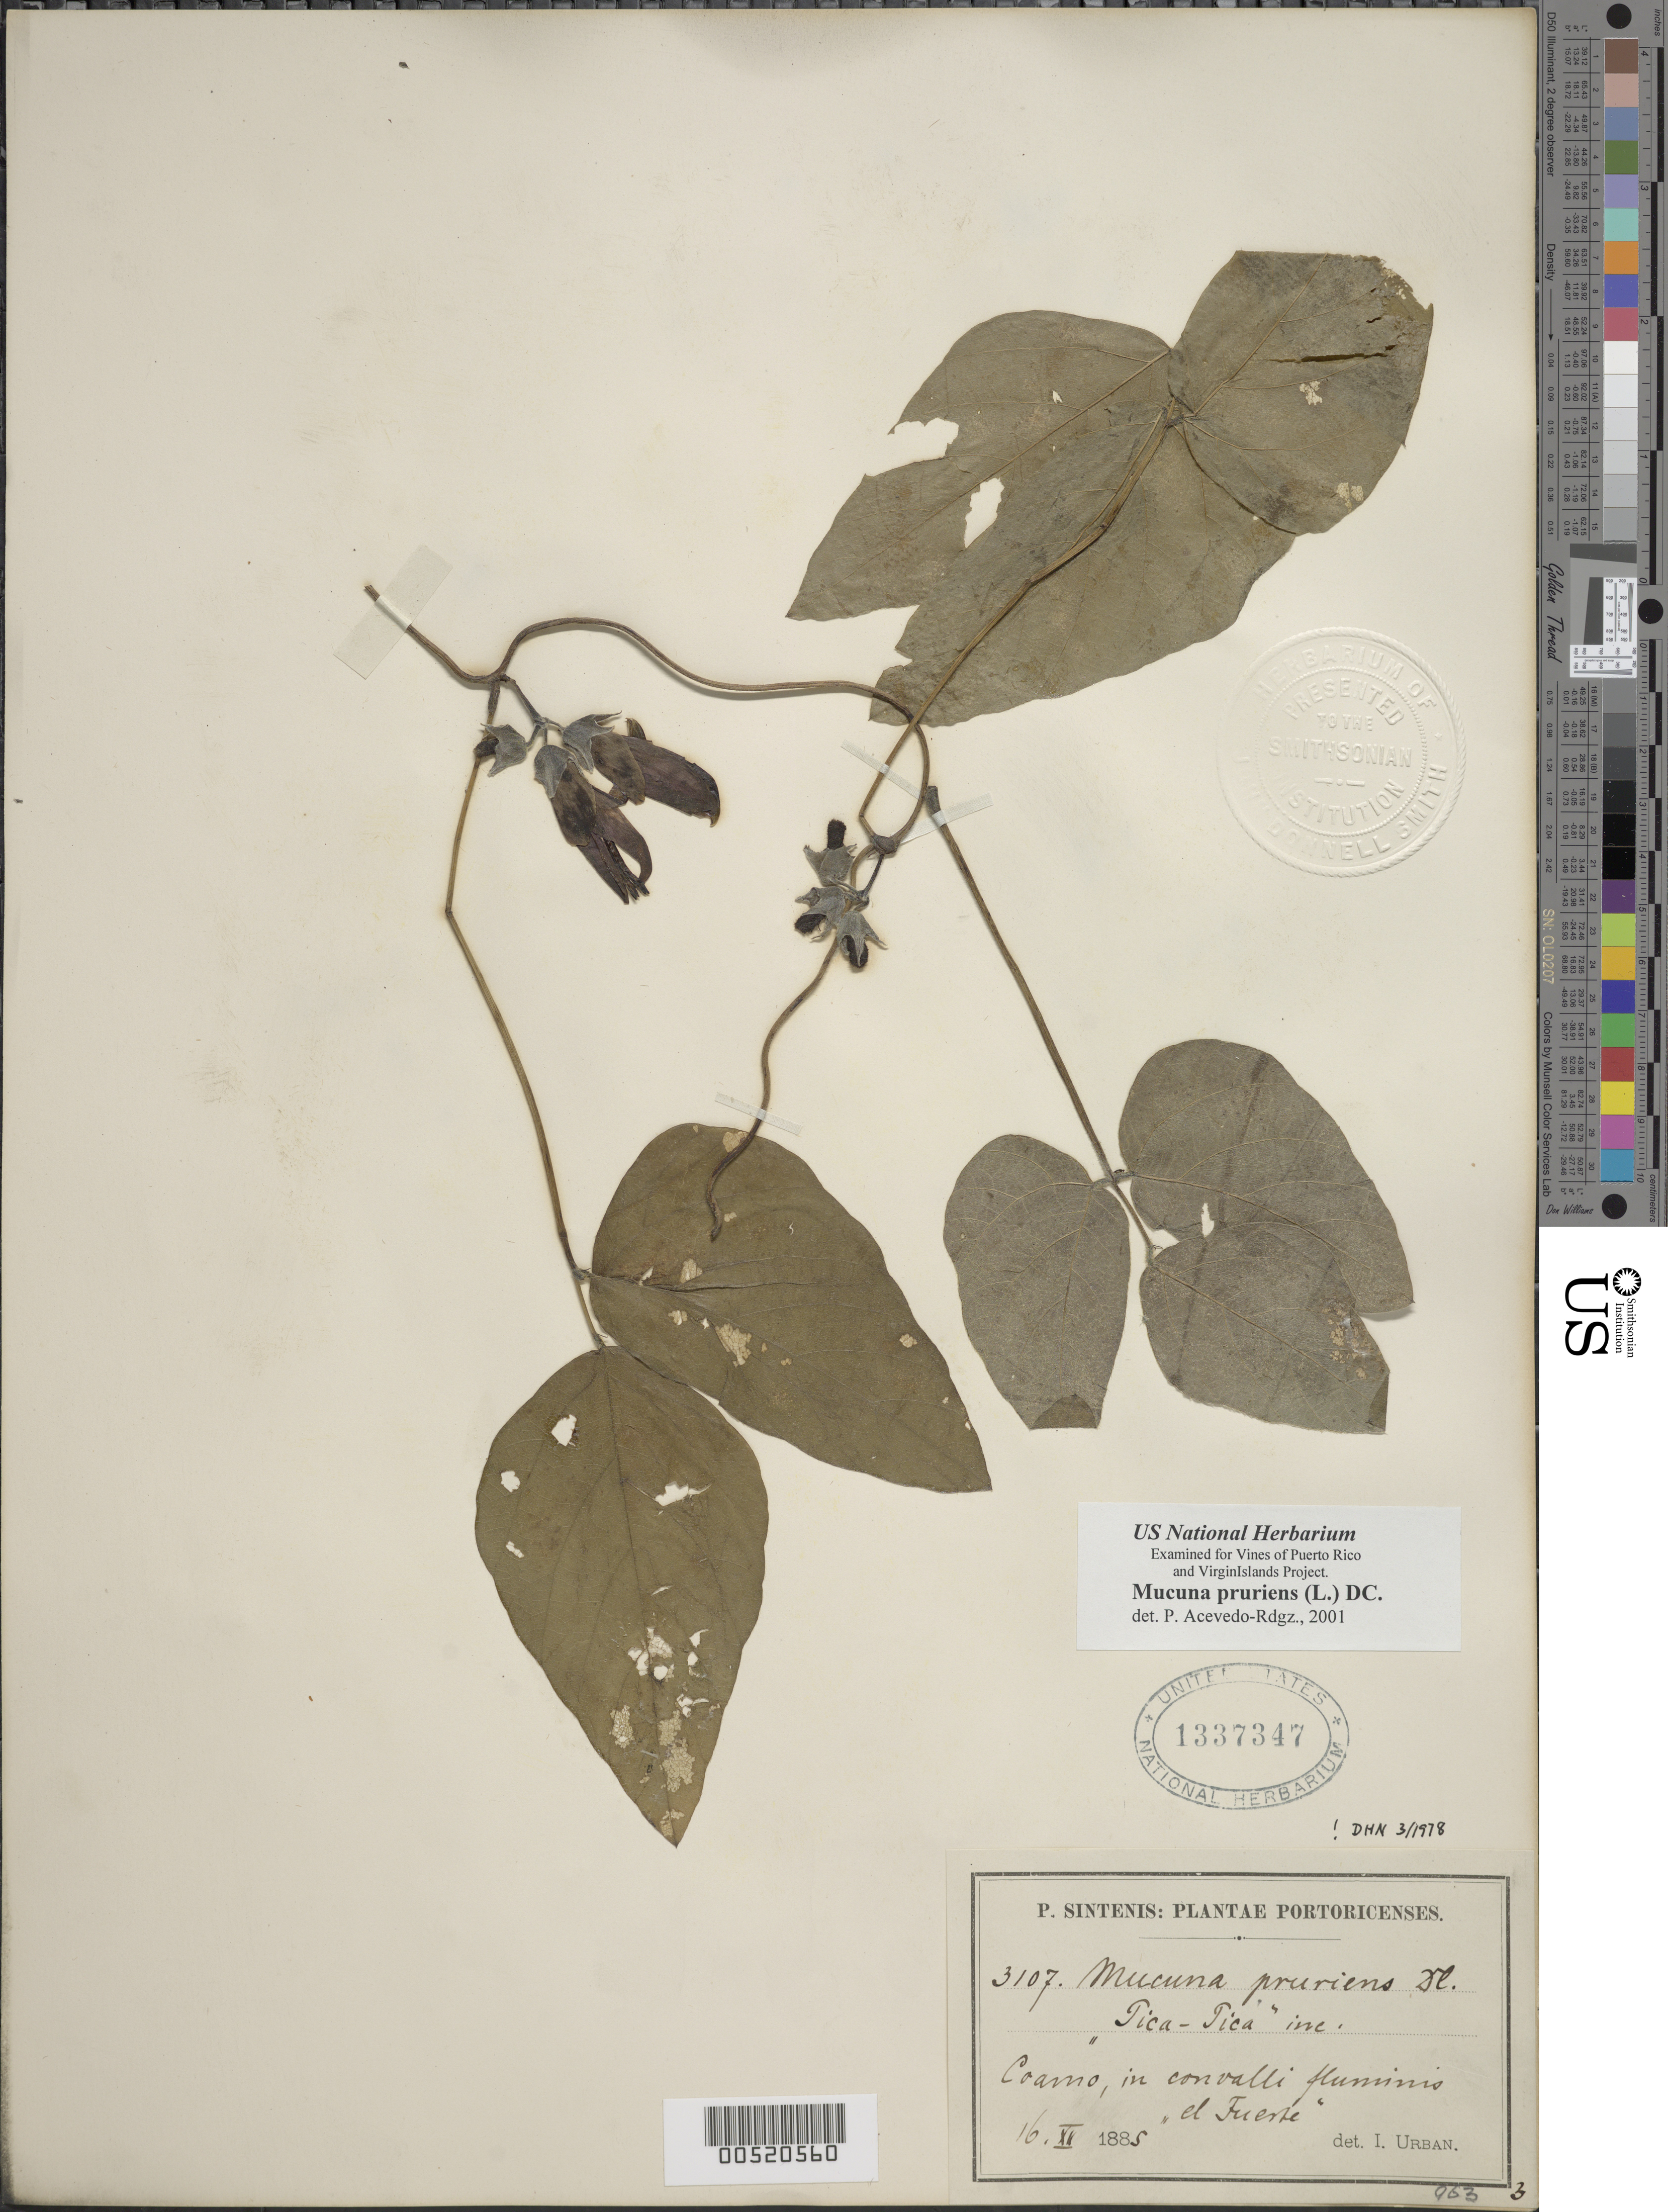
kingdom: Plantae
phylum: Tracheophyta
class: Magnoliopsida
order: Fabales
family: Fabaceae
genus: Mucuna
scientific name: Mucuna pruriens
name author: (L.) DC.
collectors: P. Sintenis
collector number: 3107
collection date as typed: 16 Dec 1885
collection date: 1885-12-16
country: Puerto Rico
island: Greater Antilles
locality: Coamo. In convalli fluminis "El Fuerte".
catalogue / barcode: US 1337347